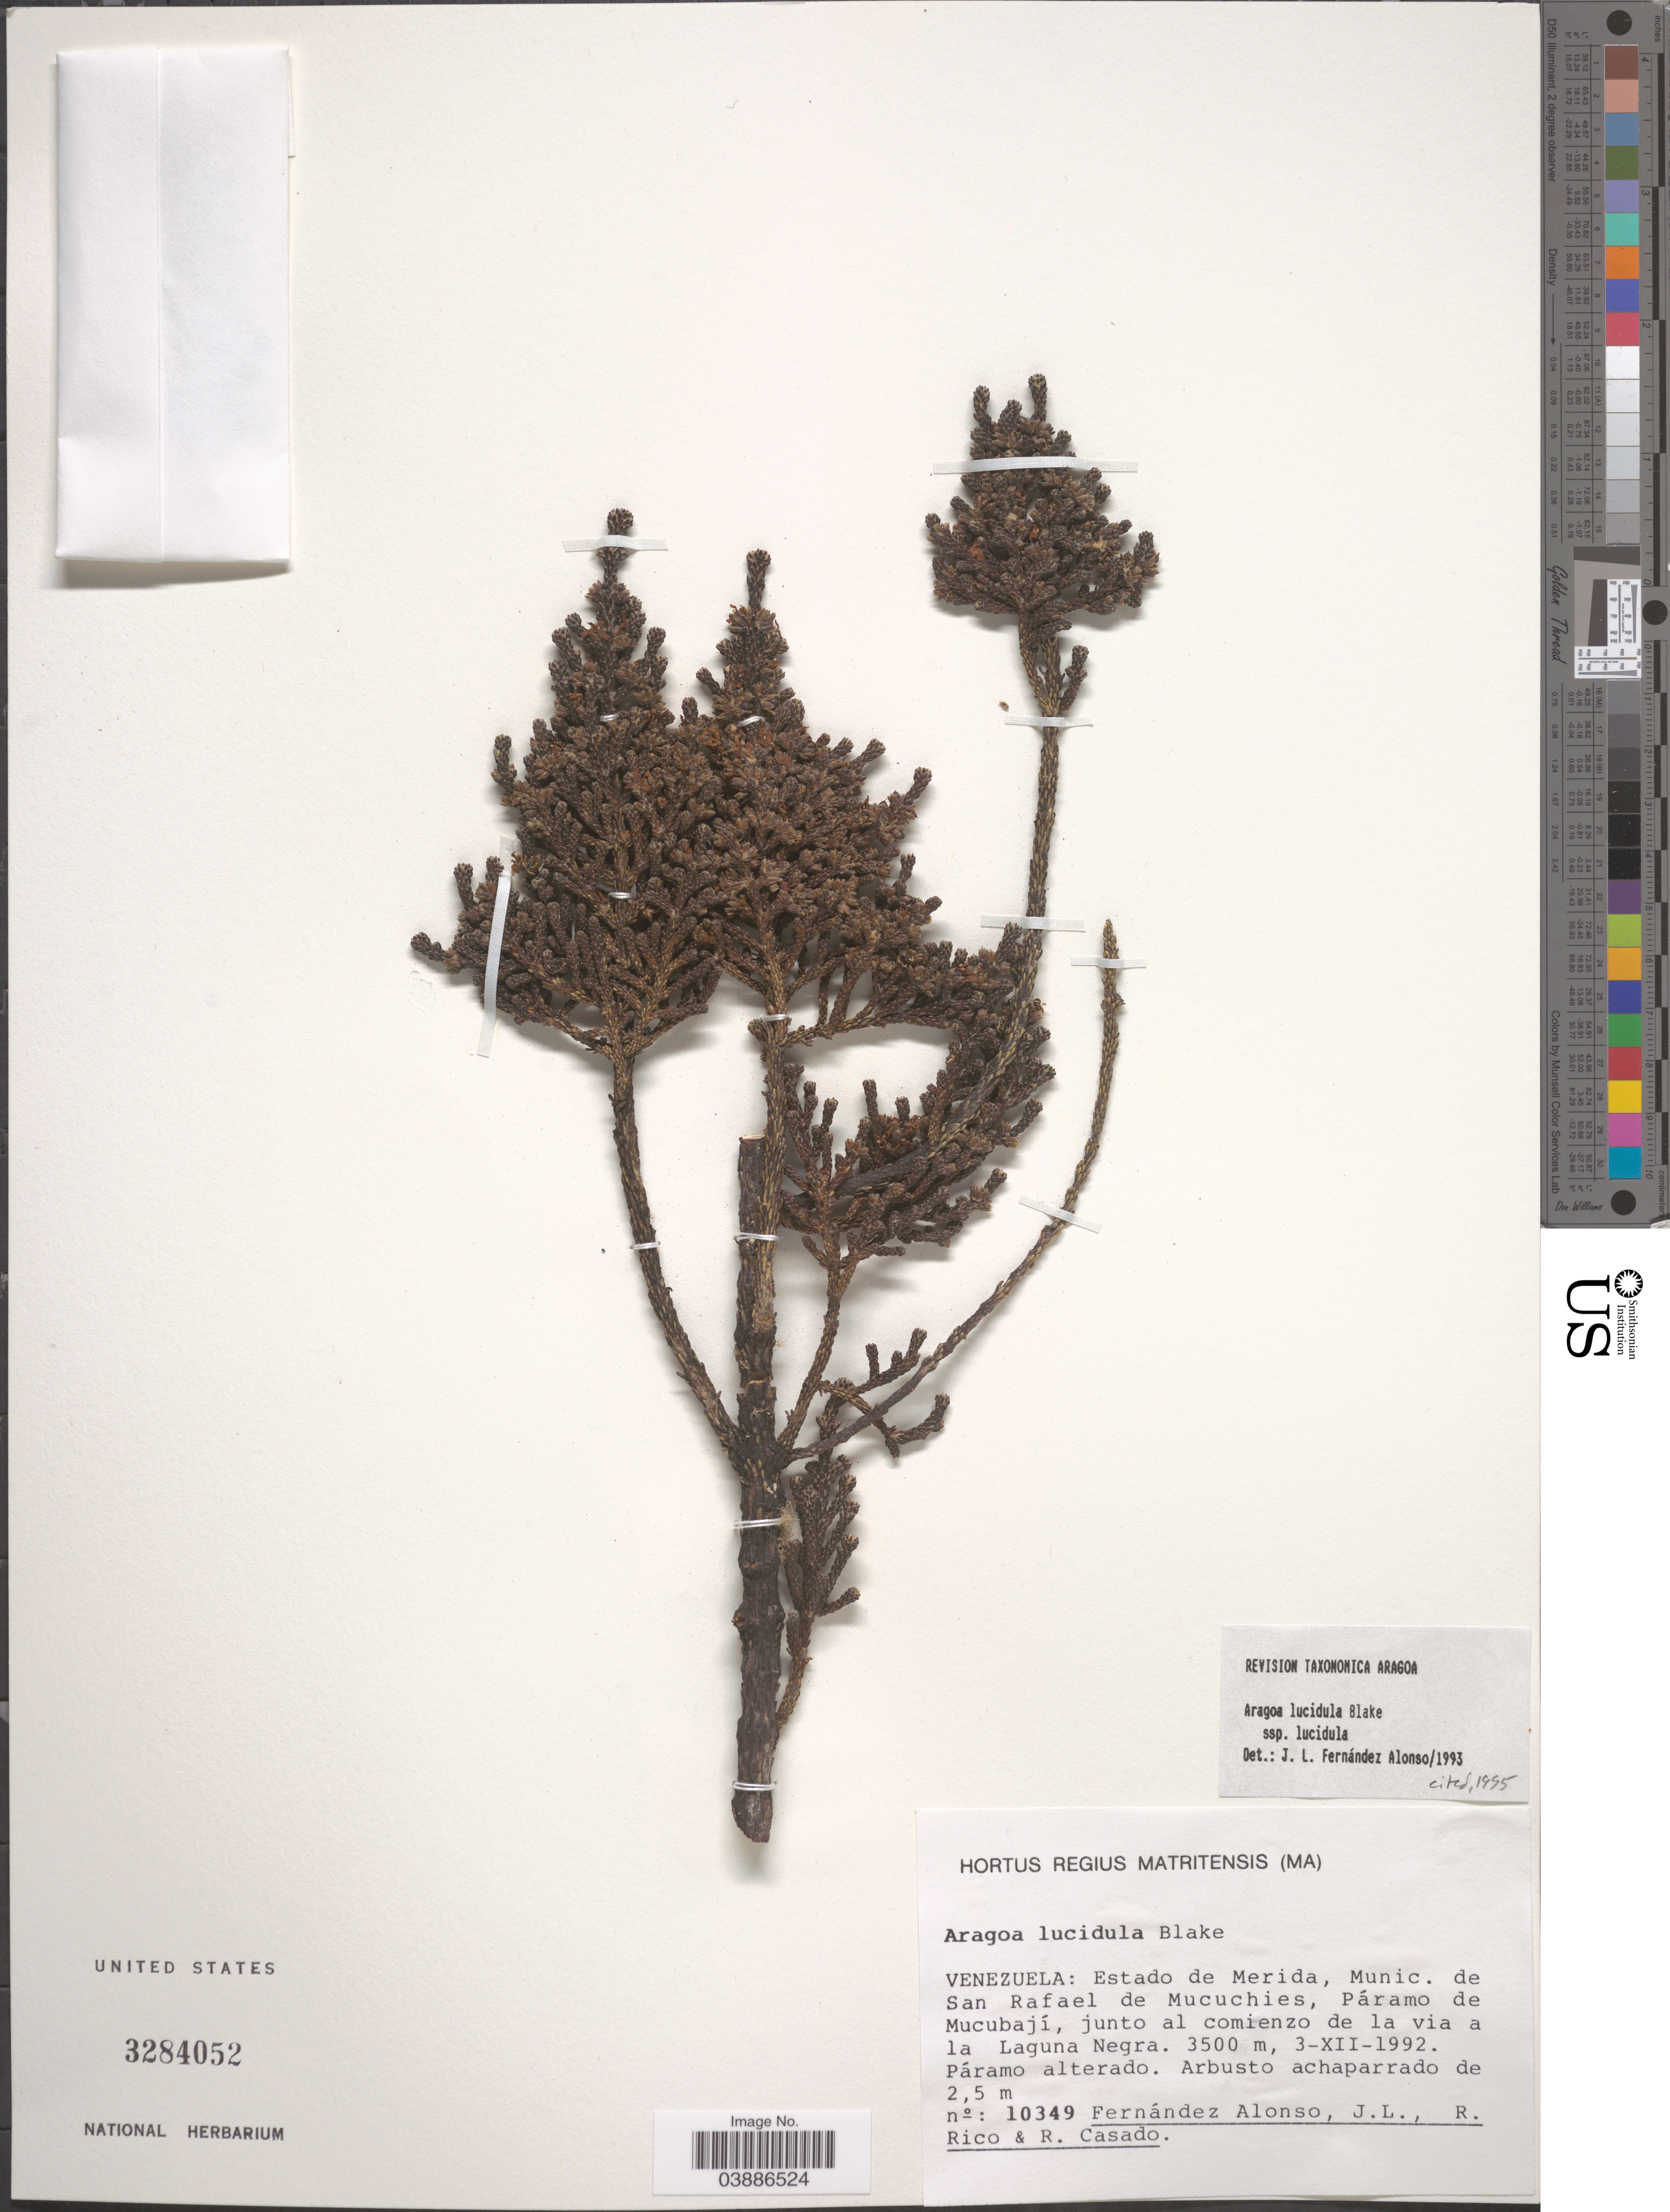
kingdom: Plantae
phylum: Tracheophyta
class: Magnoliopsida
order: Lamiales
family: Plantaginaceae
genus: Aragoa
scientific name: Aragoa lucidula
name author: S.F. Blake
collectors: J. L. Fernández-Alonso, R. Rico & R. Casado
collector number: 10349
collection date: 1992-12-03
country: Venezuela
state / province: Merida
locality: Estado de Merida, Munic. de San Rafael de Mucuchies, Páramo de Mucubají, junto al comienzo de la via a la Laguna Negra.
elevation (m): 3500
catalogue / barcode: US 3284052